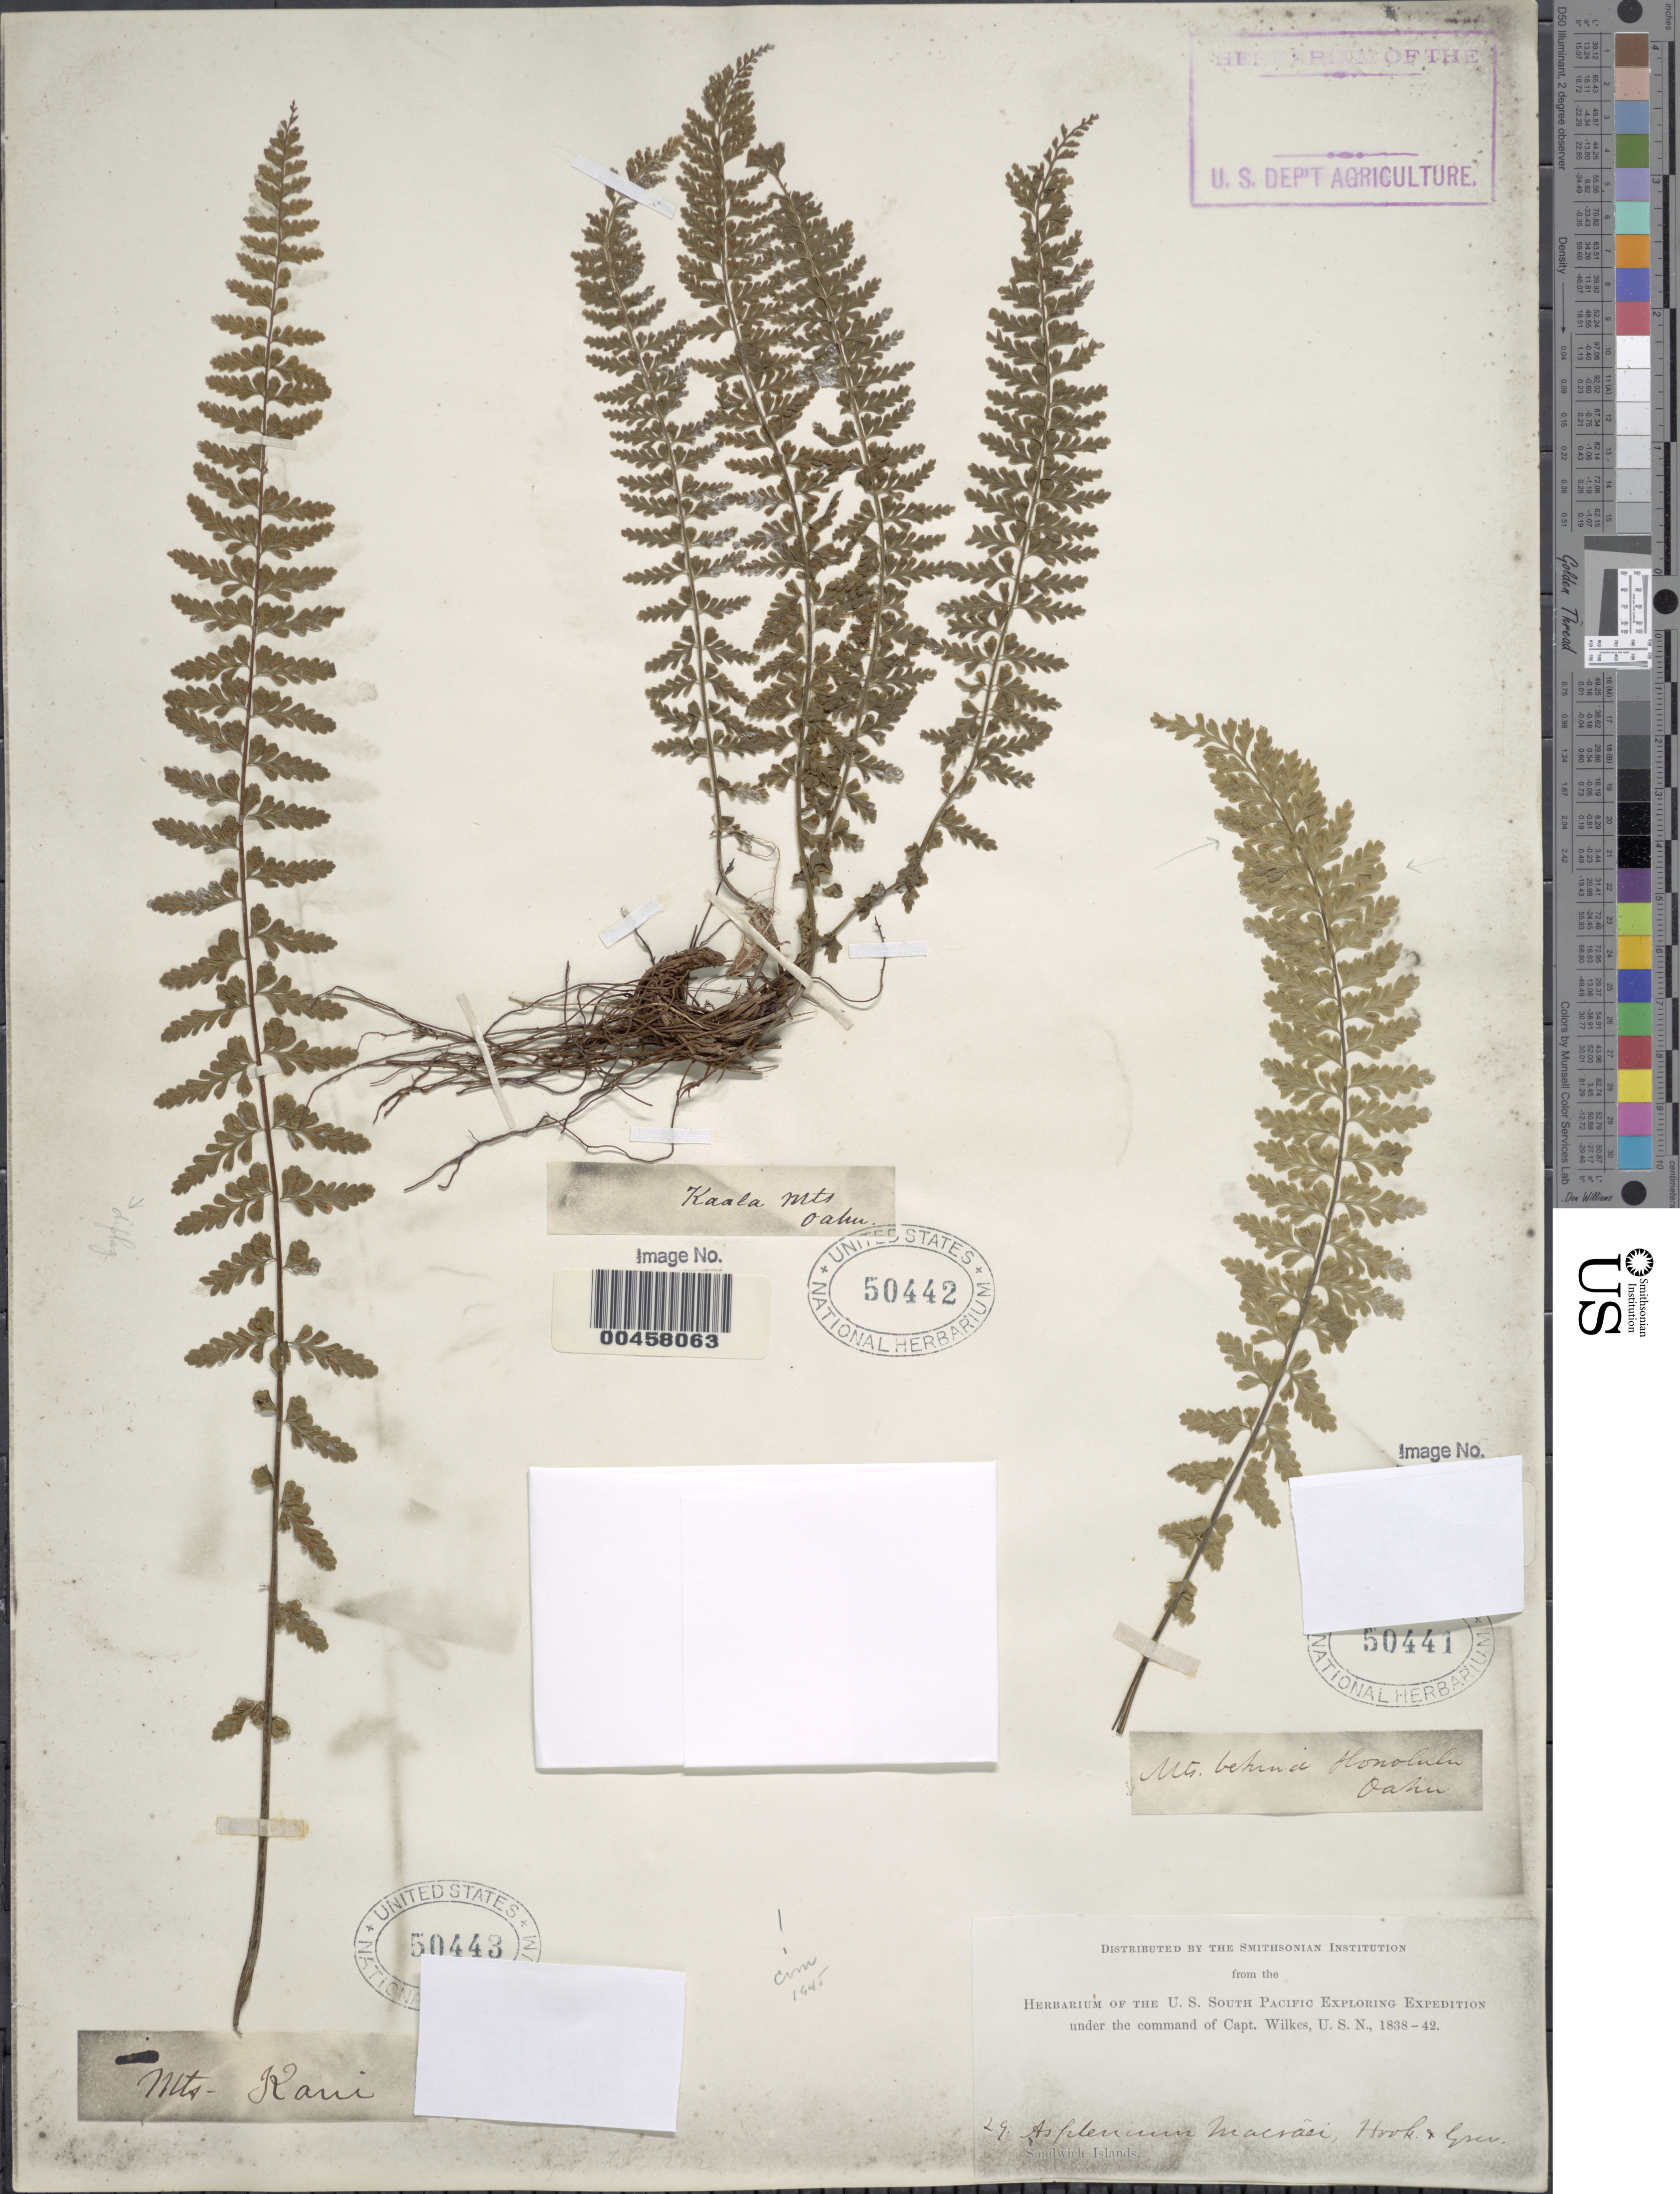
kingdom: Plantae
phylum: Tracheophyta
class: Polypodiopsida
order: Polypodiales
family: Aspleniaceae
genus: Asplenium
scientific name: Asplenium macraei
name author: Hook. & Grev.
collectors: Wilkes Explor. Exped.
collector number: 29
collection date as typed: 1838 to -- --- 1842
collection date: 1838/1842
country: United States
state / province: Hawaii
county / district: Honolulu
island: Oahu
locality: Kaala Mountains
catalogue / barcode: US 50442